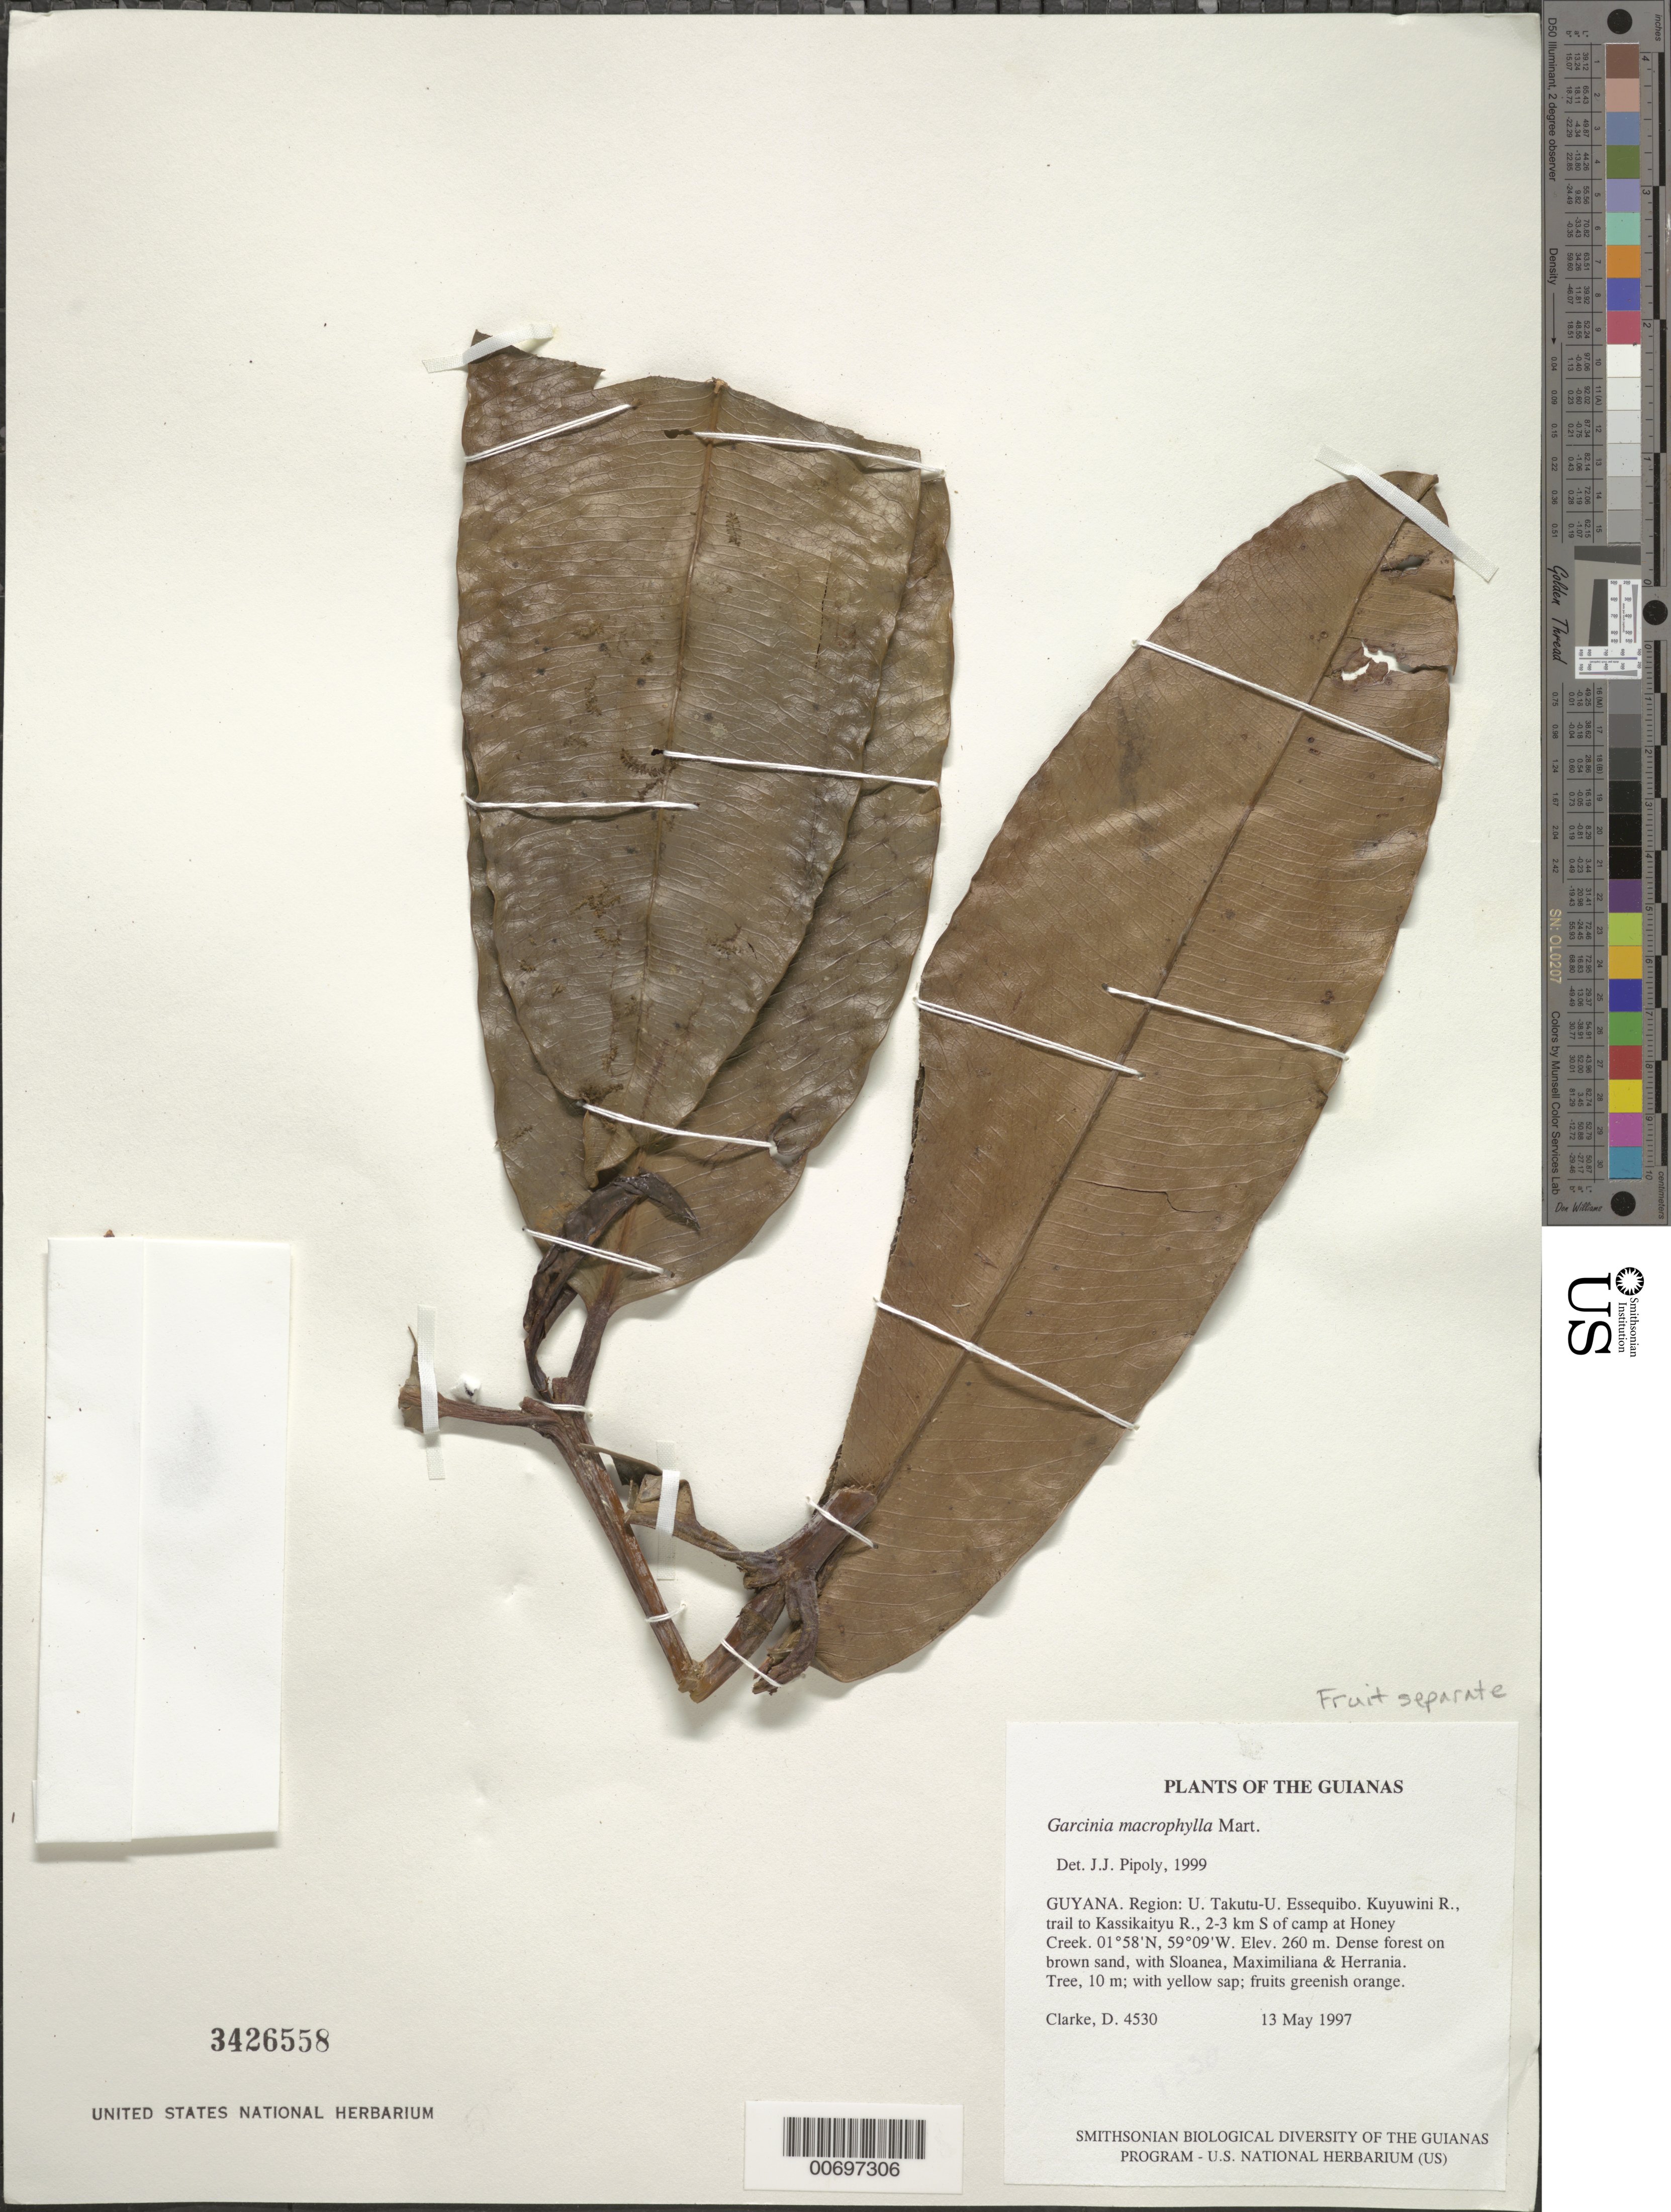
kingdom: Plantae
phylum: Tracheophyta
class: Magnoliopsida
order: Malpighiales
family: Clusiaceae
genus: Garcinia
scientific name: Garcinia macrophylla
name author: Mart.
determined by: Pipoly, J. J., III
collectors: H. D. Clarke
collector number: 4530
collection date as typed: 13 May 1997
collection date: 1997-05-13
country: Guyana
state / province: U. Takutu-U. Essequibo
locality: Kuyuwini R., trail to Kassikaityu R., 2-3 km S of camp at Honey Creek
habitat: Dense forest on brown sand, with Sloanea, Maximiliana & Herrania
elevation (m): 260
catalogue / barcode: US 3426558